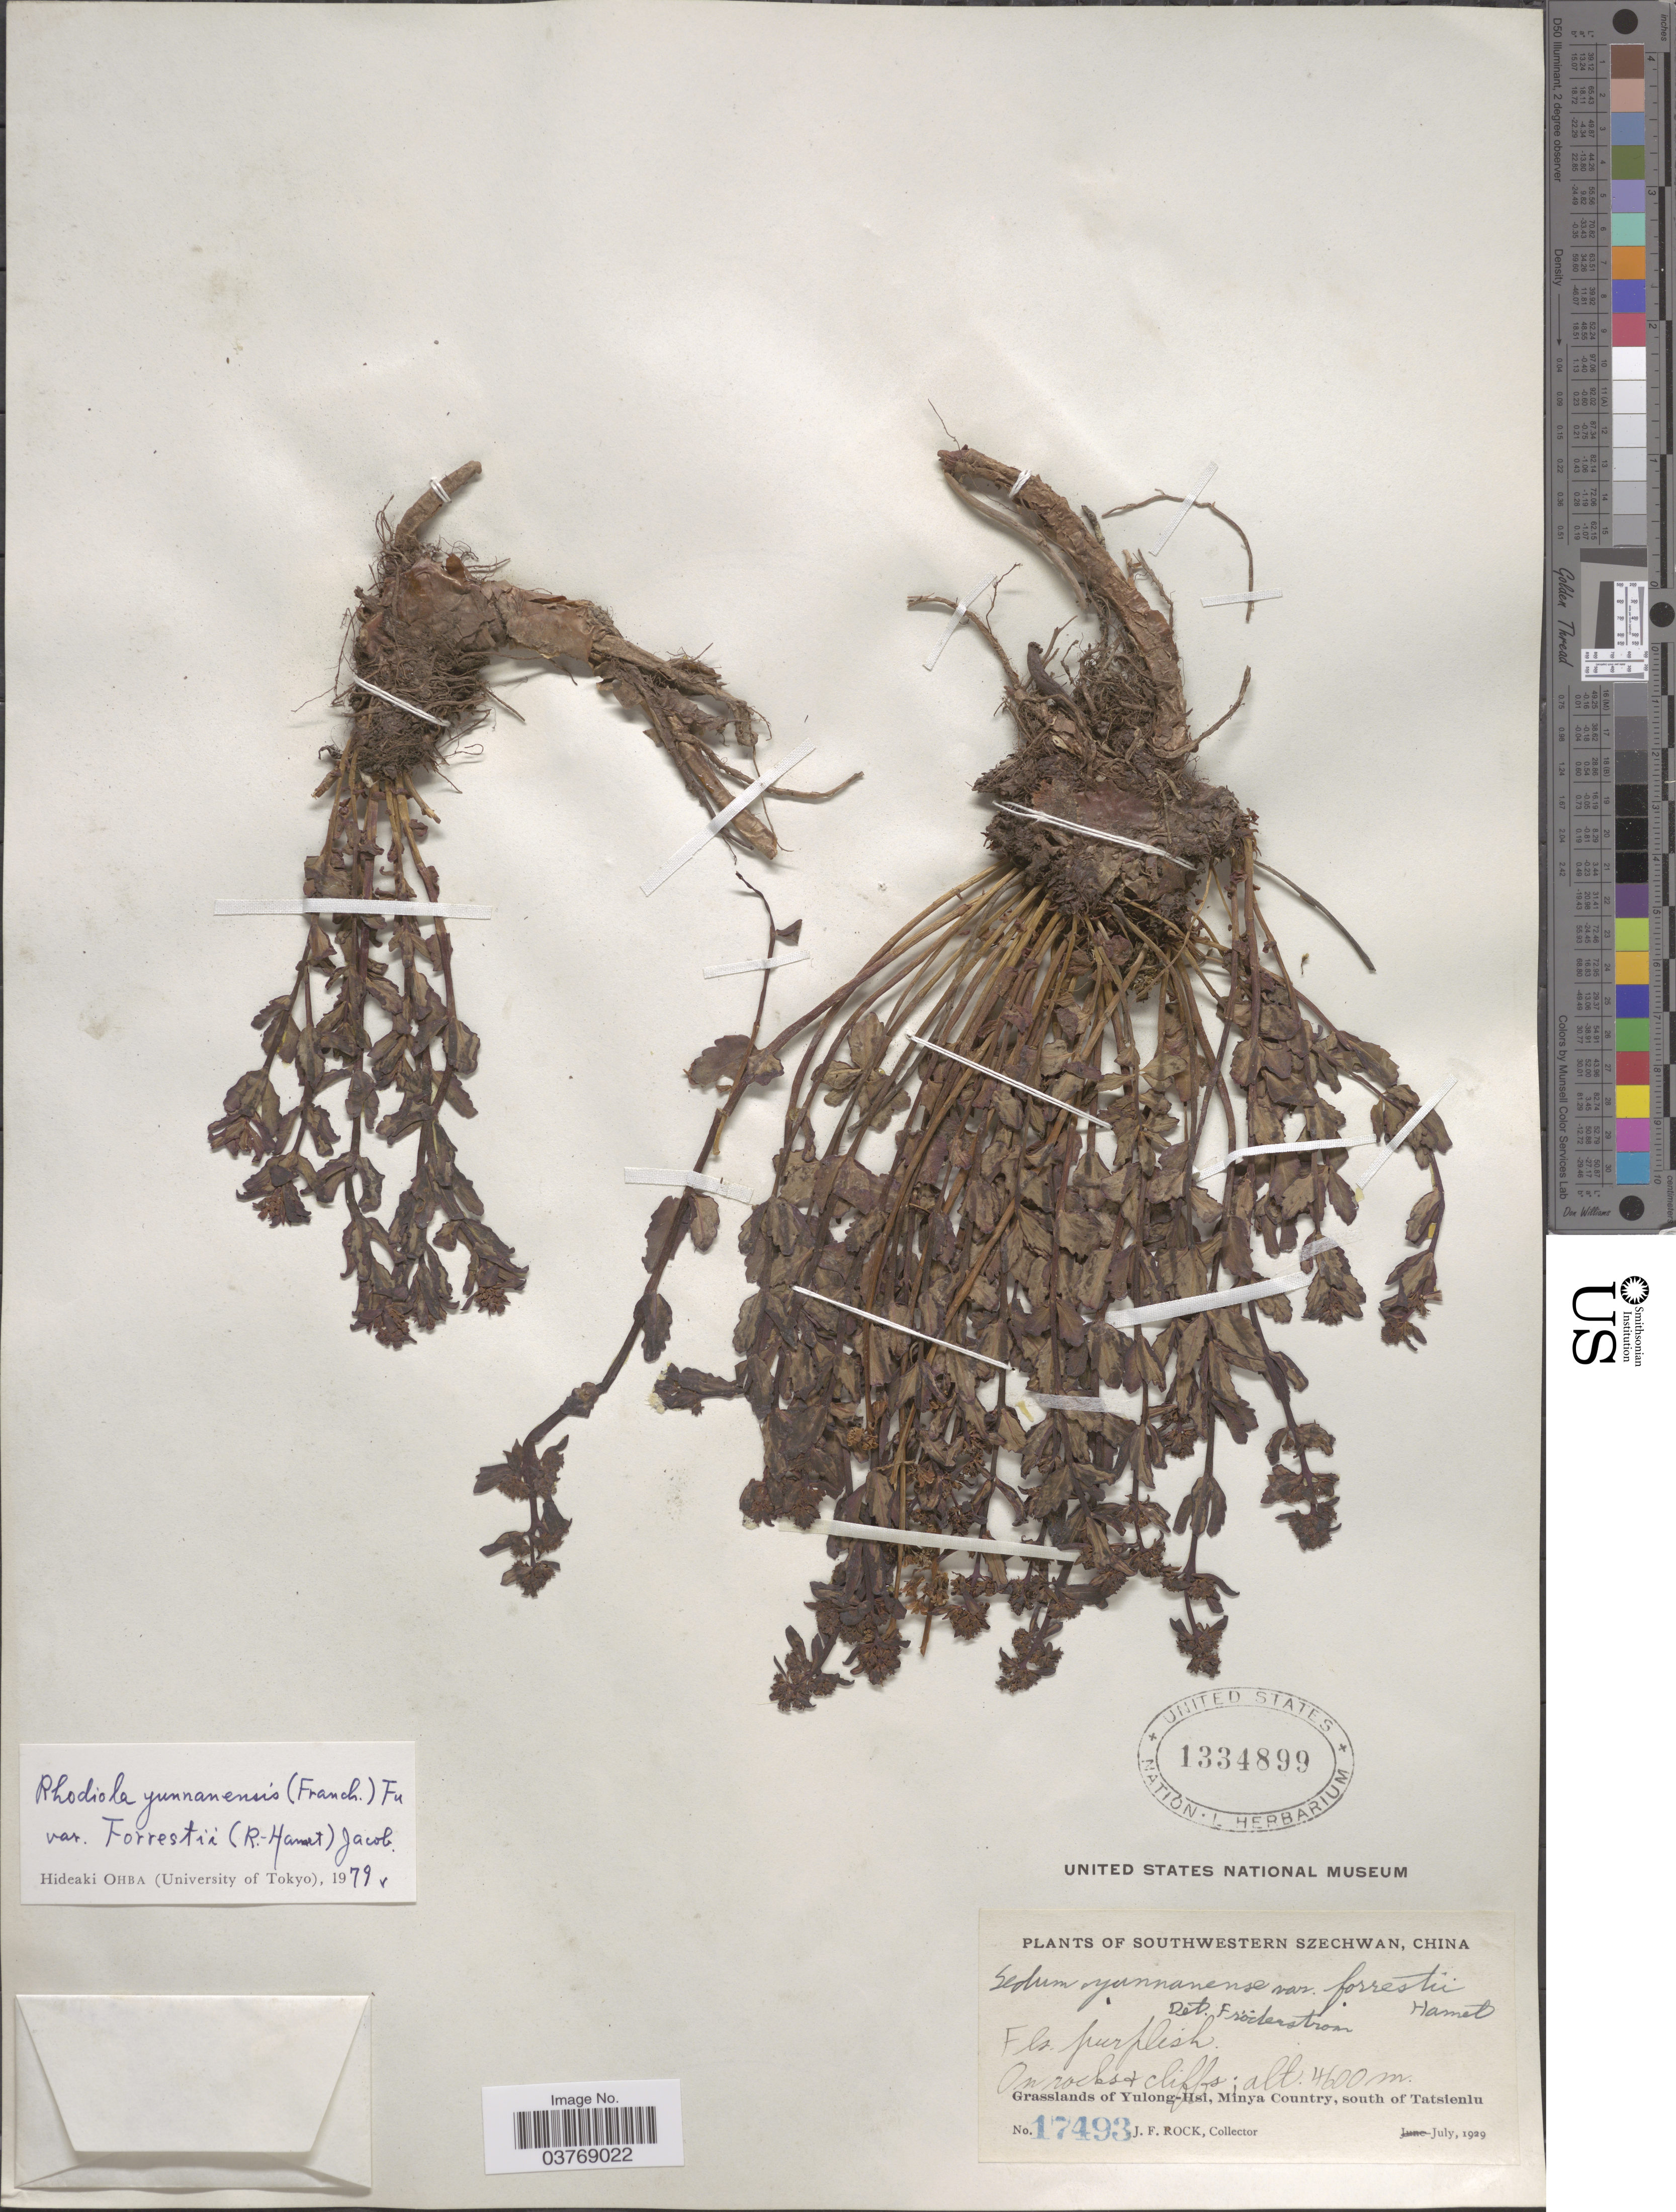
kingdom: Plantae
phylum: Tracheophyta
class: Magnoliopsida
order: Saxifragales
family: Crassulaceae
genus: Rhodiola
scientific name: Rhodiola yunnanensis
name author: (Franch.) S.H. Fu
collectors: J. Rock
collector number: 17493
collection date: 1929-07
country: China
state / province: Sichuan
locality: Southwestern Szechwan. Grasslands of Yulong-Hsi, Minya Country, south of Tatsienlu.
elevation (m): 4600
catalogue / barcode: US 1334899